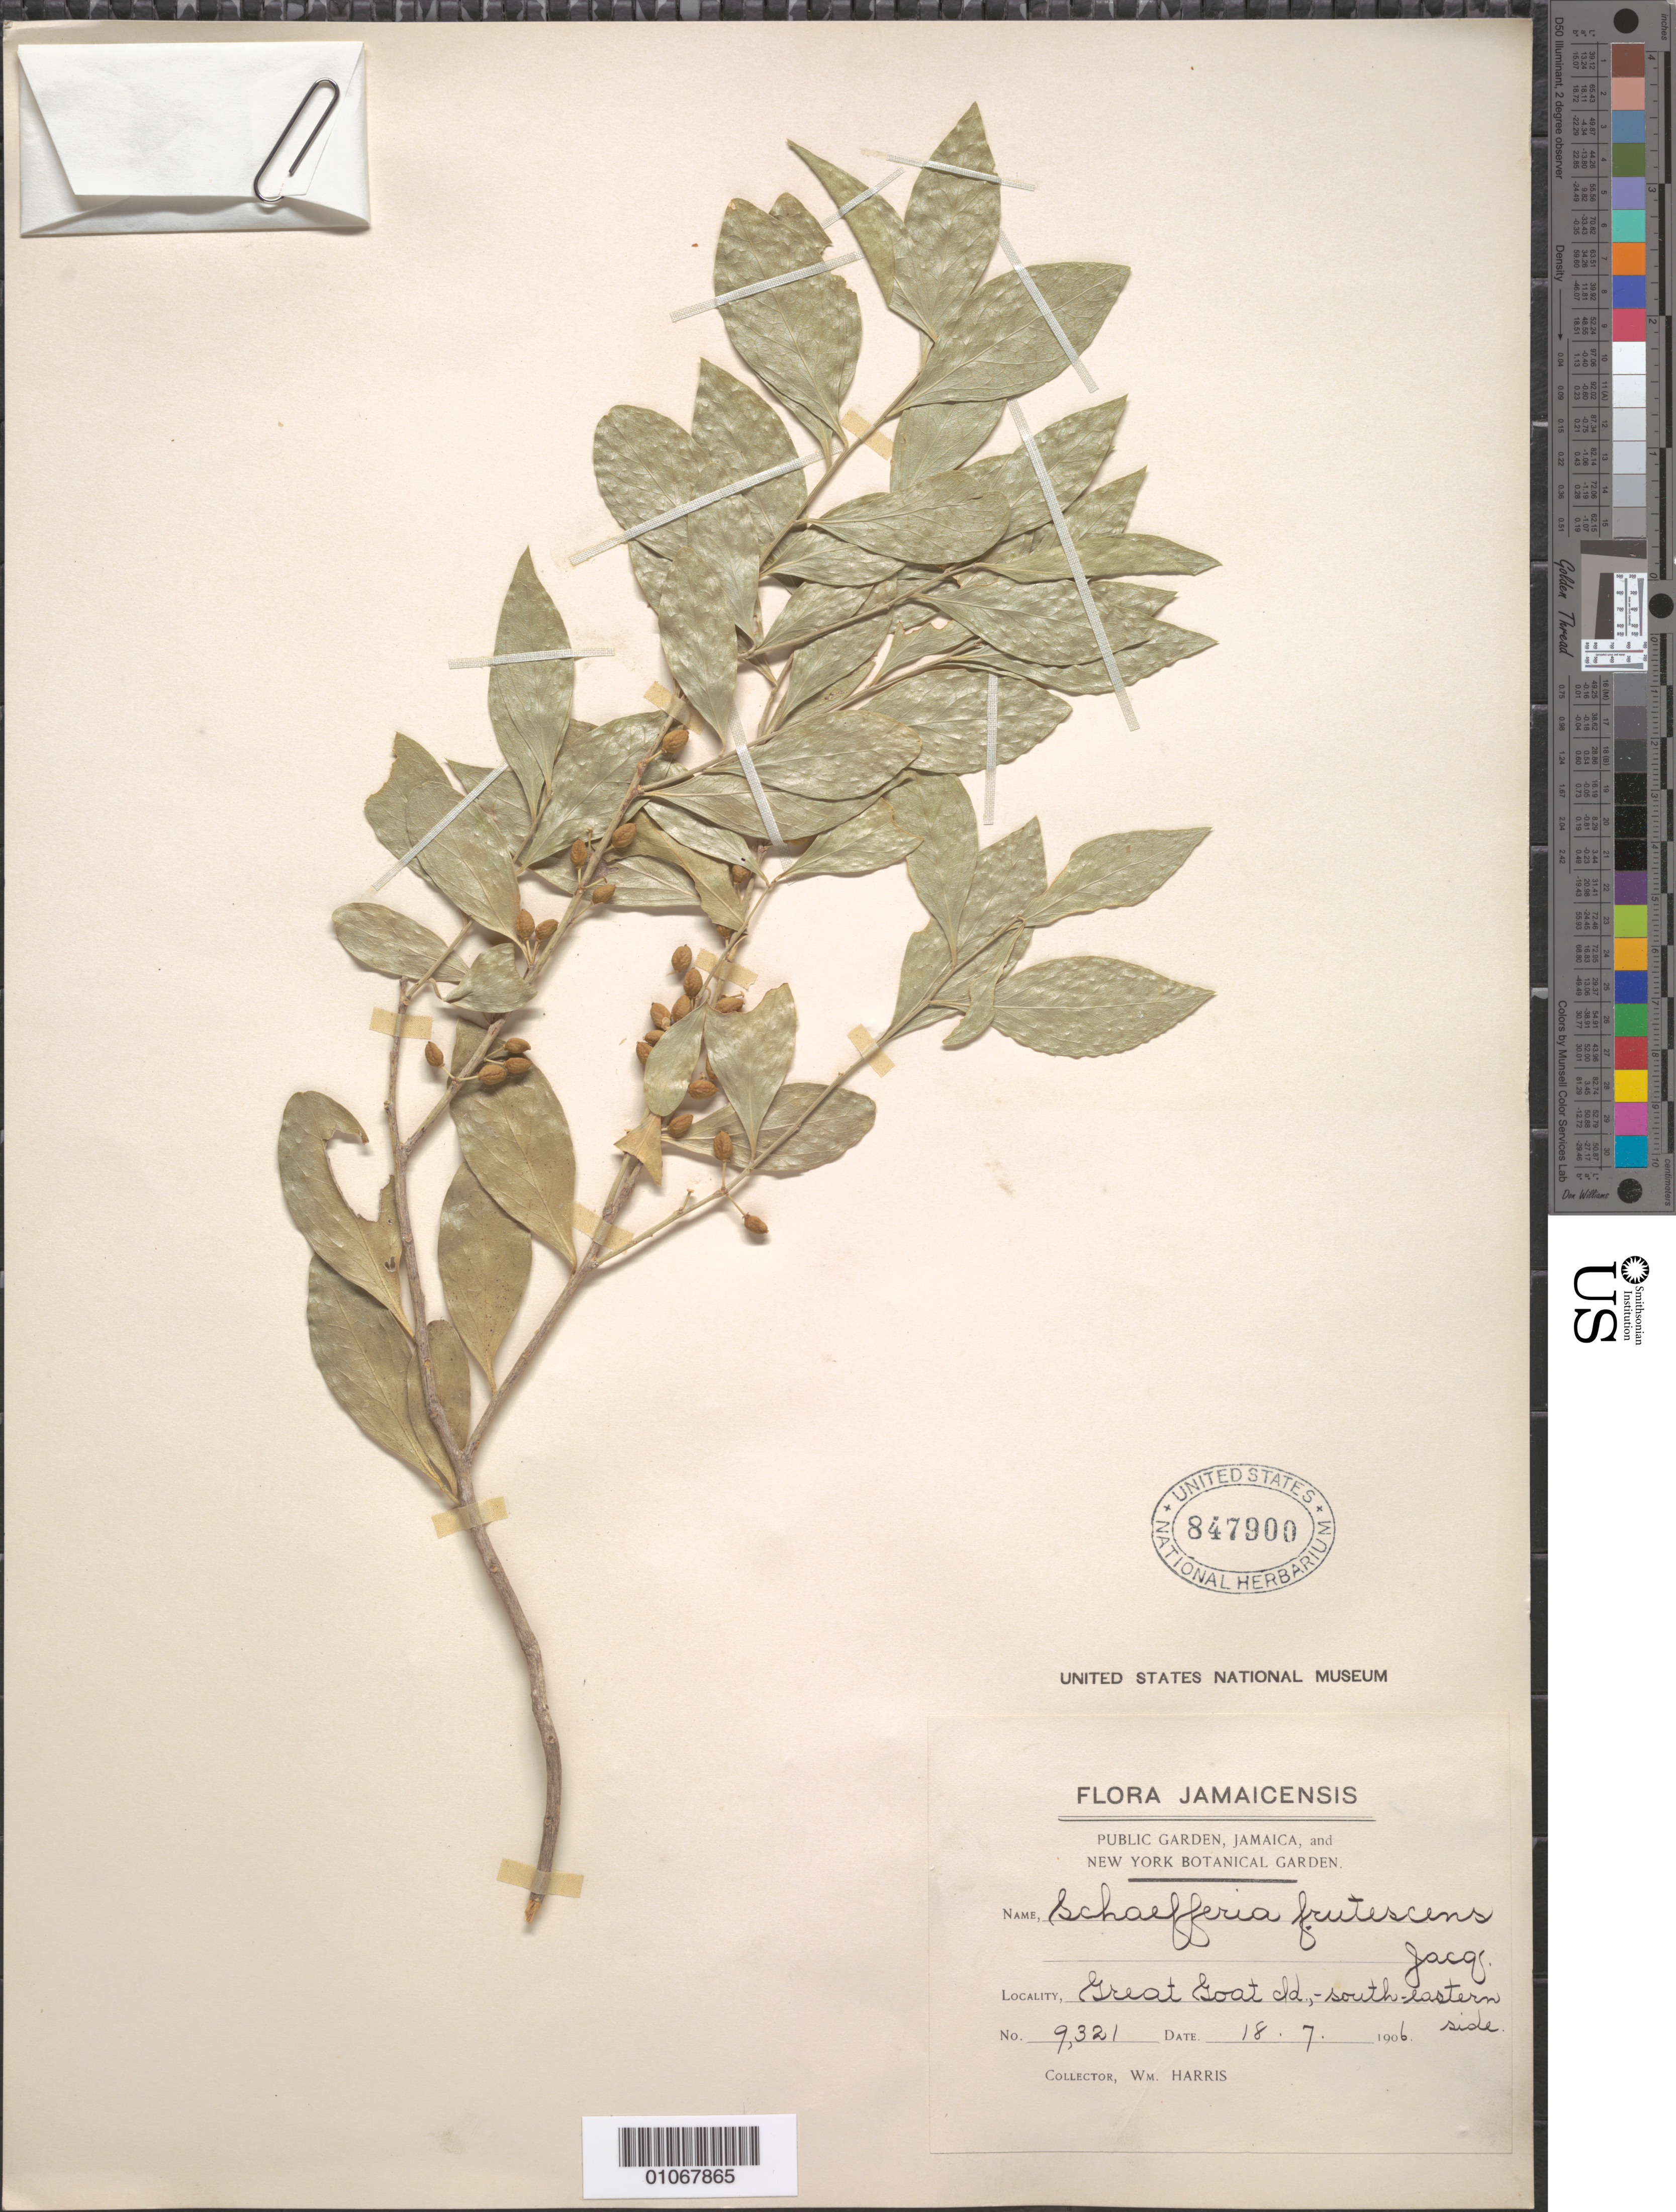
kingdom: Plantae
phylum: Tracheophyta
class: Magnoliopsida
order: Celastrales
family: Celastraceae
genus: Schaefferia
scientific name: Schaefferia frutescens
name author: Jacq.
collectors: W. H. Harris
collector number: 9321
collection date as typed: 18 Jul 1906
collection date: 1906-07-18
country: Jamaica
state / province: Saint Catherine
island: Great Goat Island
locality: Great Goat. Southeastern.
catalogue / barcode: US 847900